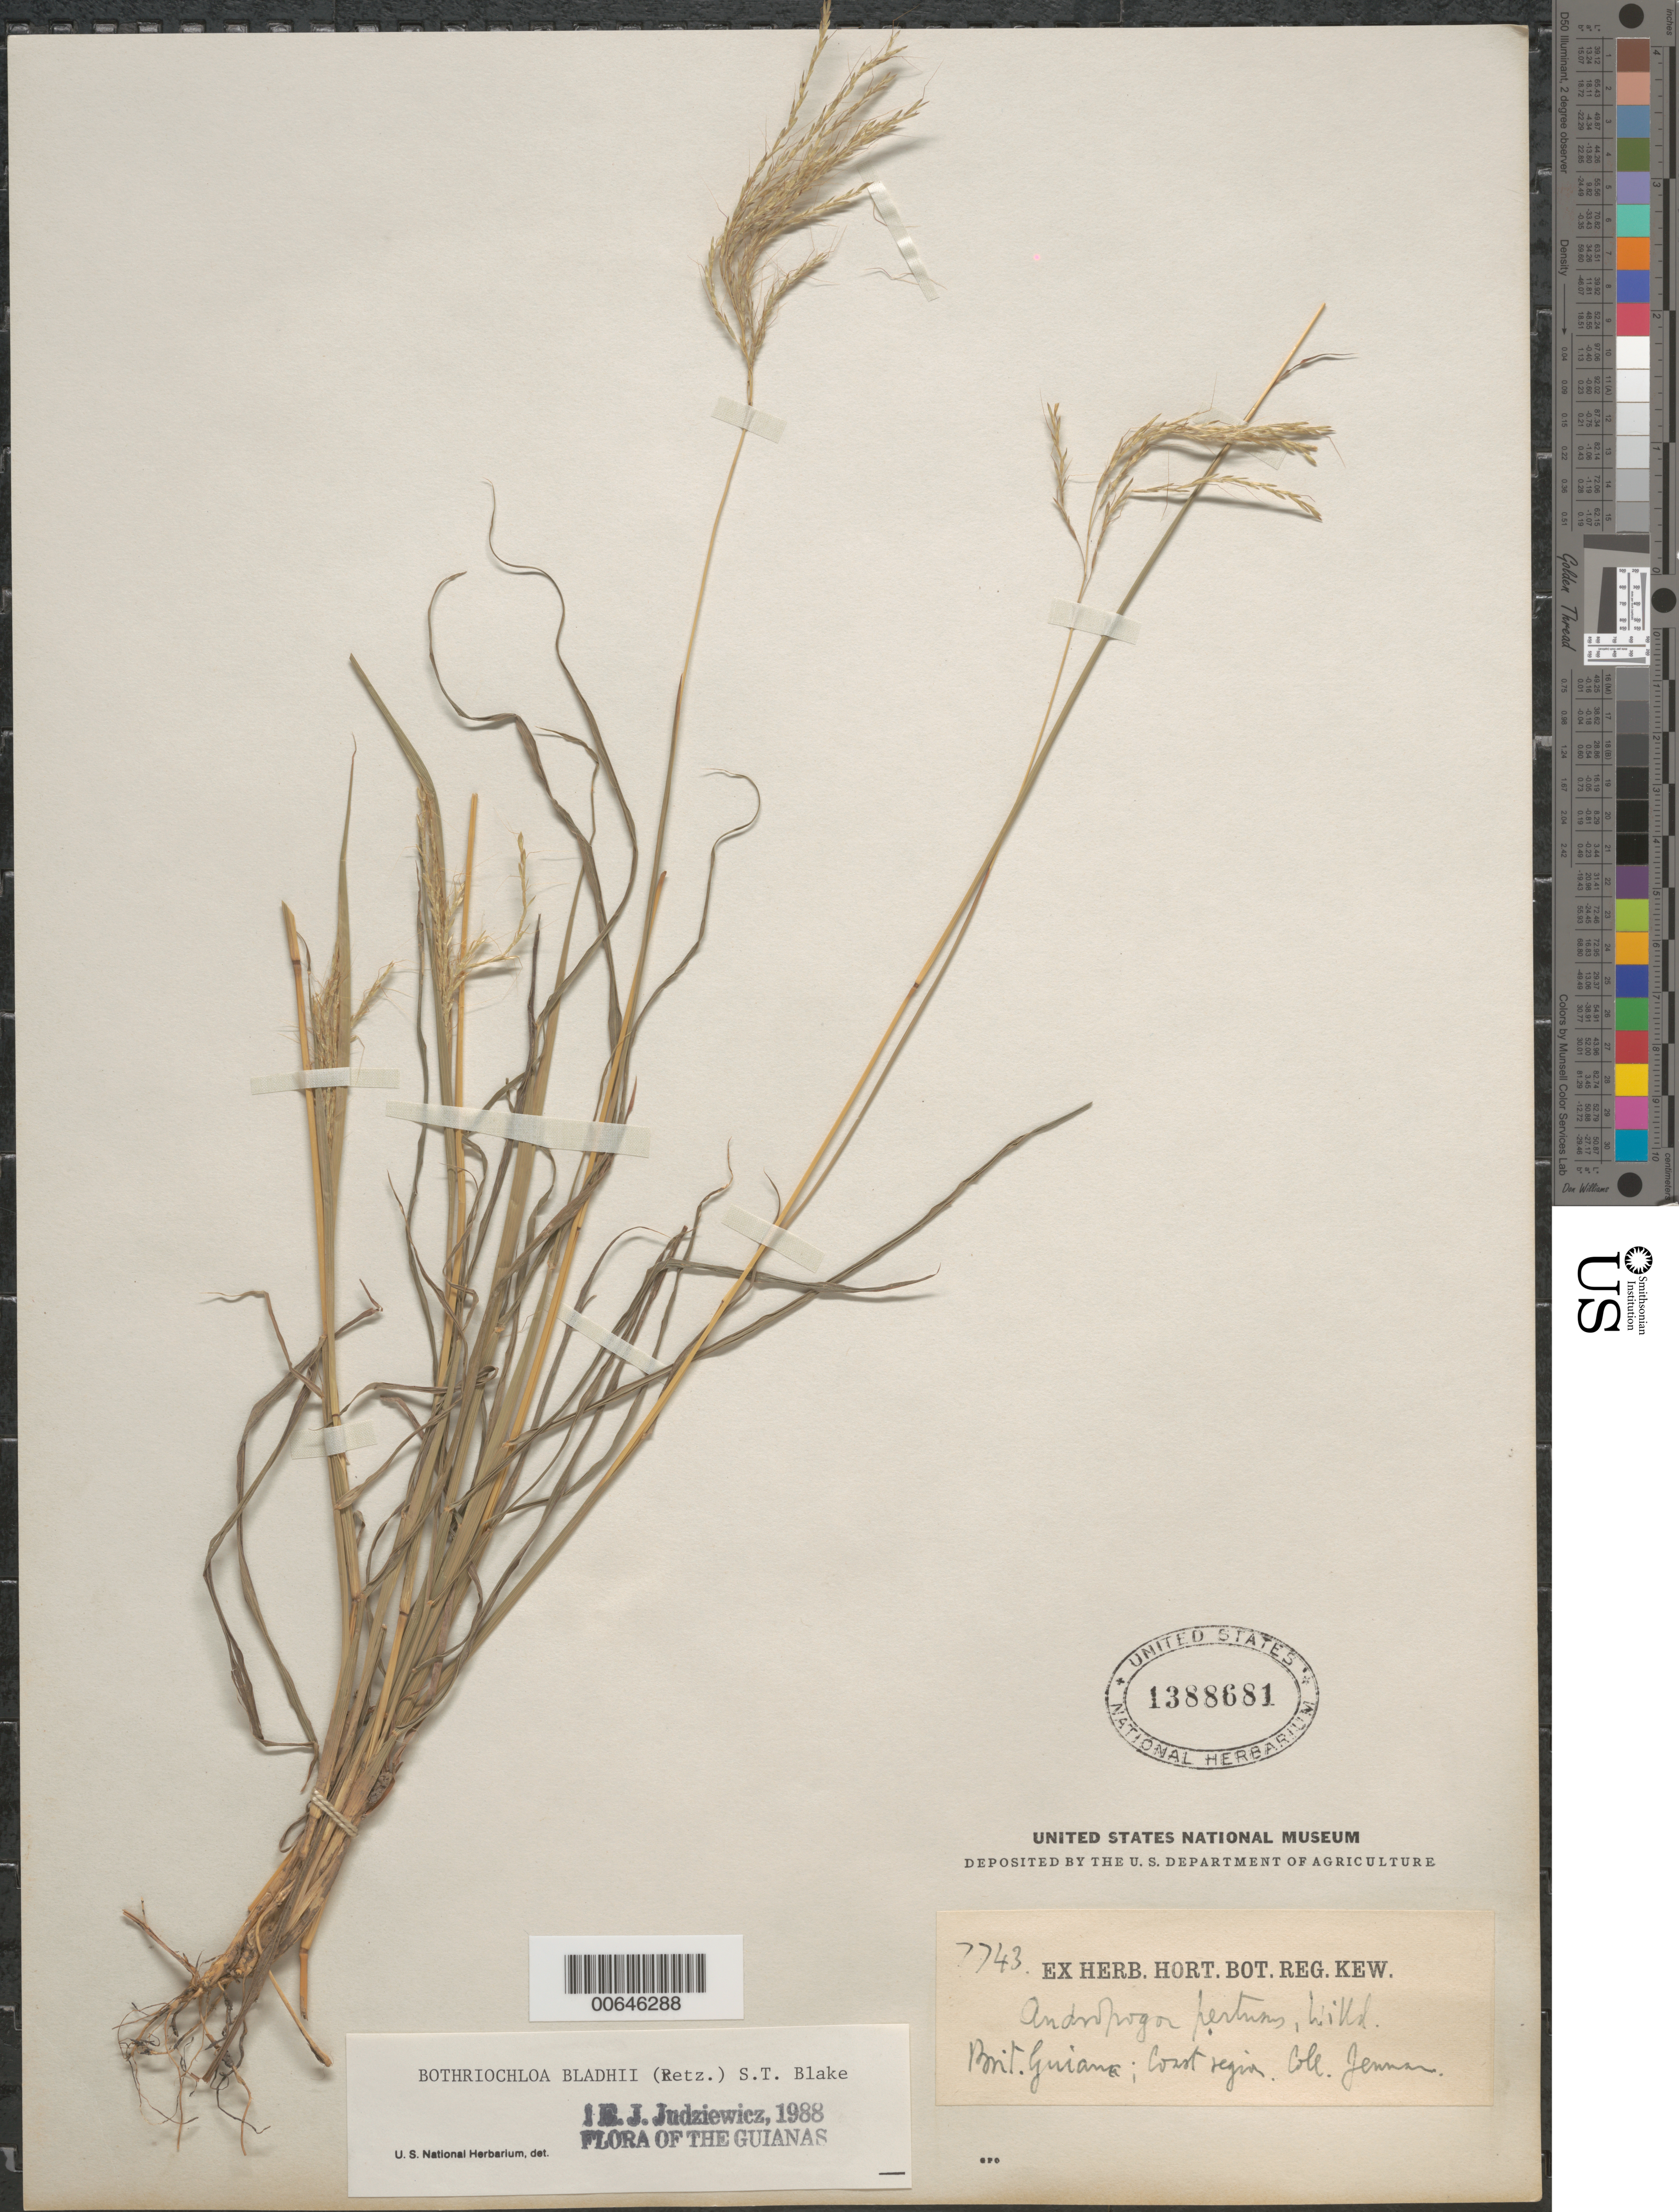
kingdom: Plantae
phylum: Tracheophyta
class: Liliopsida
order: Poales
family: Poaceae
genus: Bothriochloa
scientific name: Bothriochloa bladhii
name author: (Retz.) S.T. Blake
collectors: -. Jenman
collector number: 7743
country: Guyana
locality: Brit. Guiana; Coast region.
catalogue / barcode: US 1388681